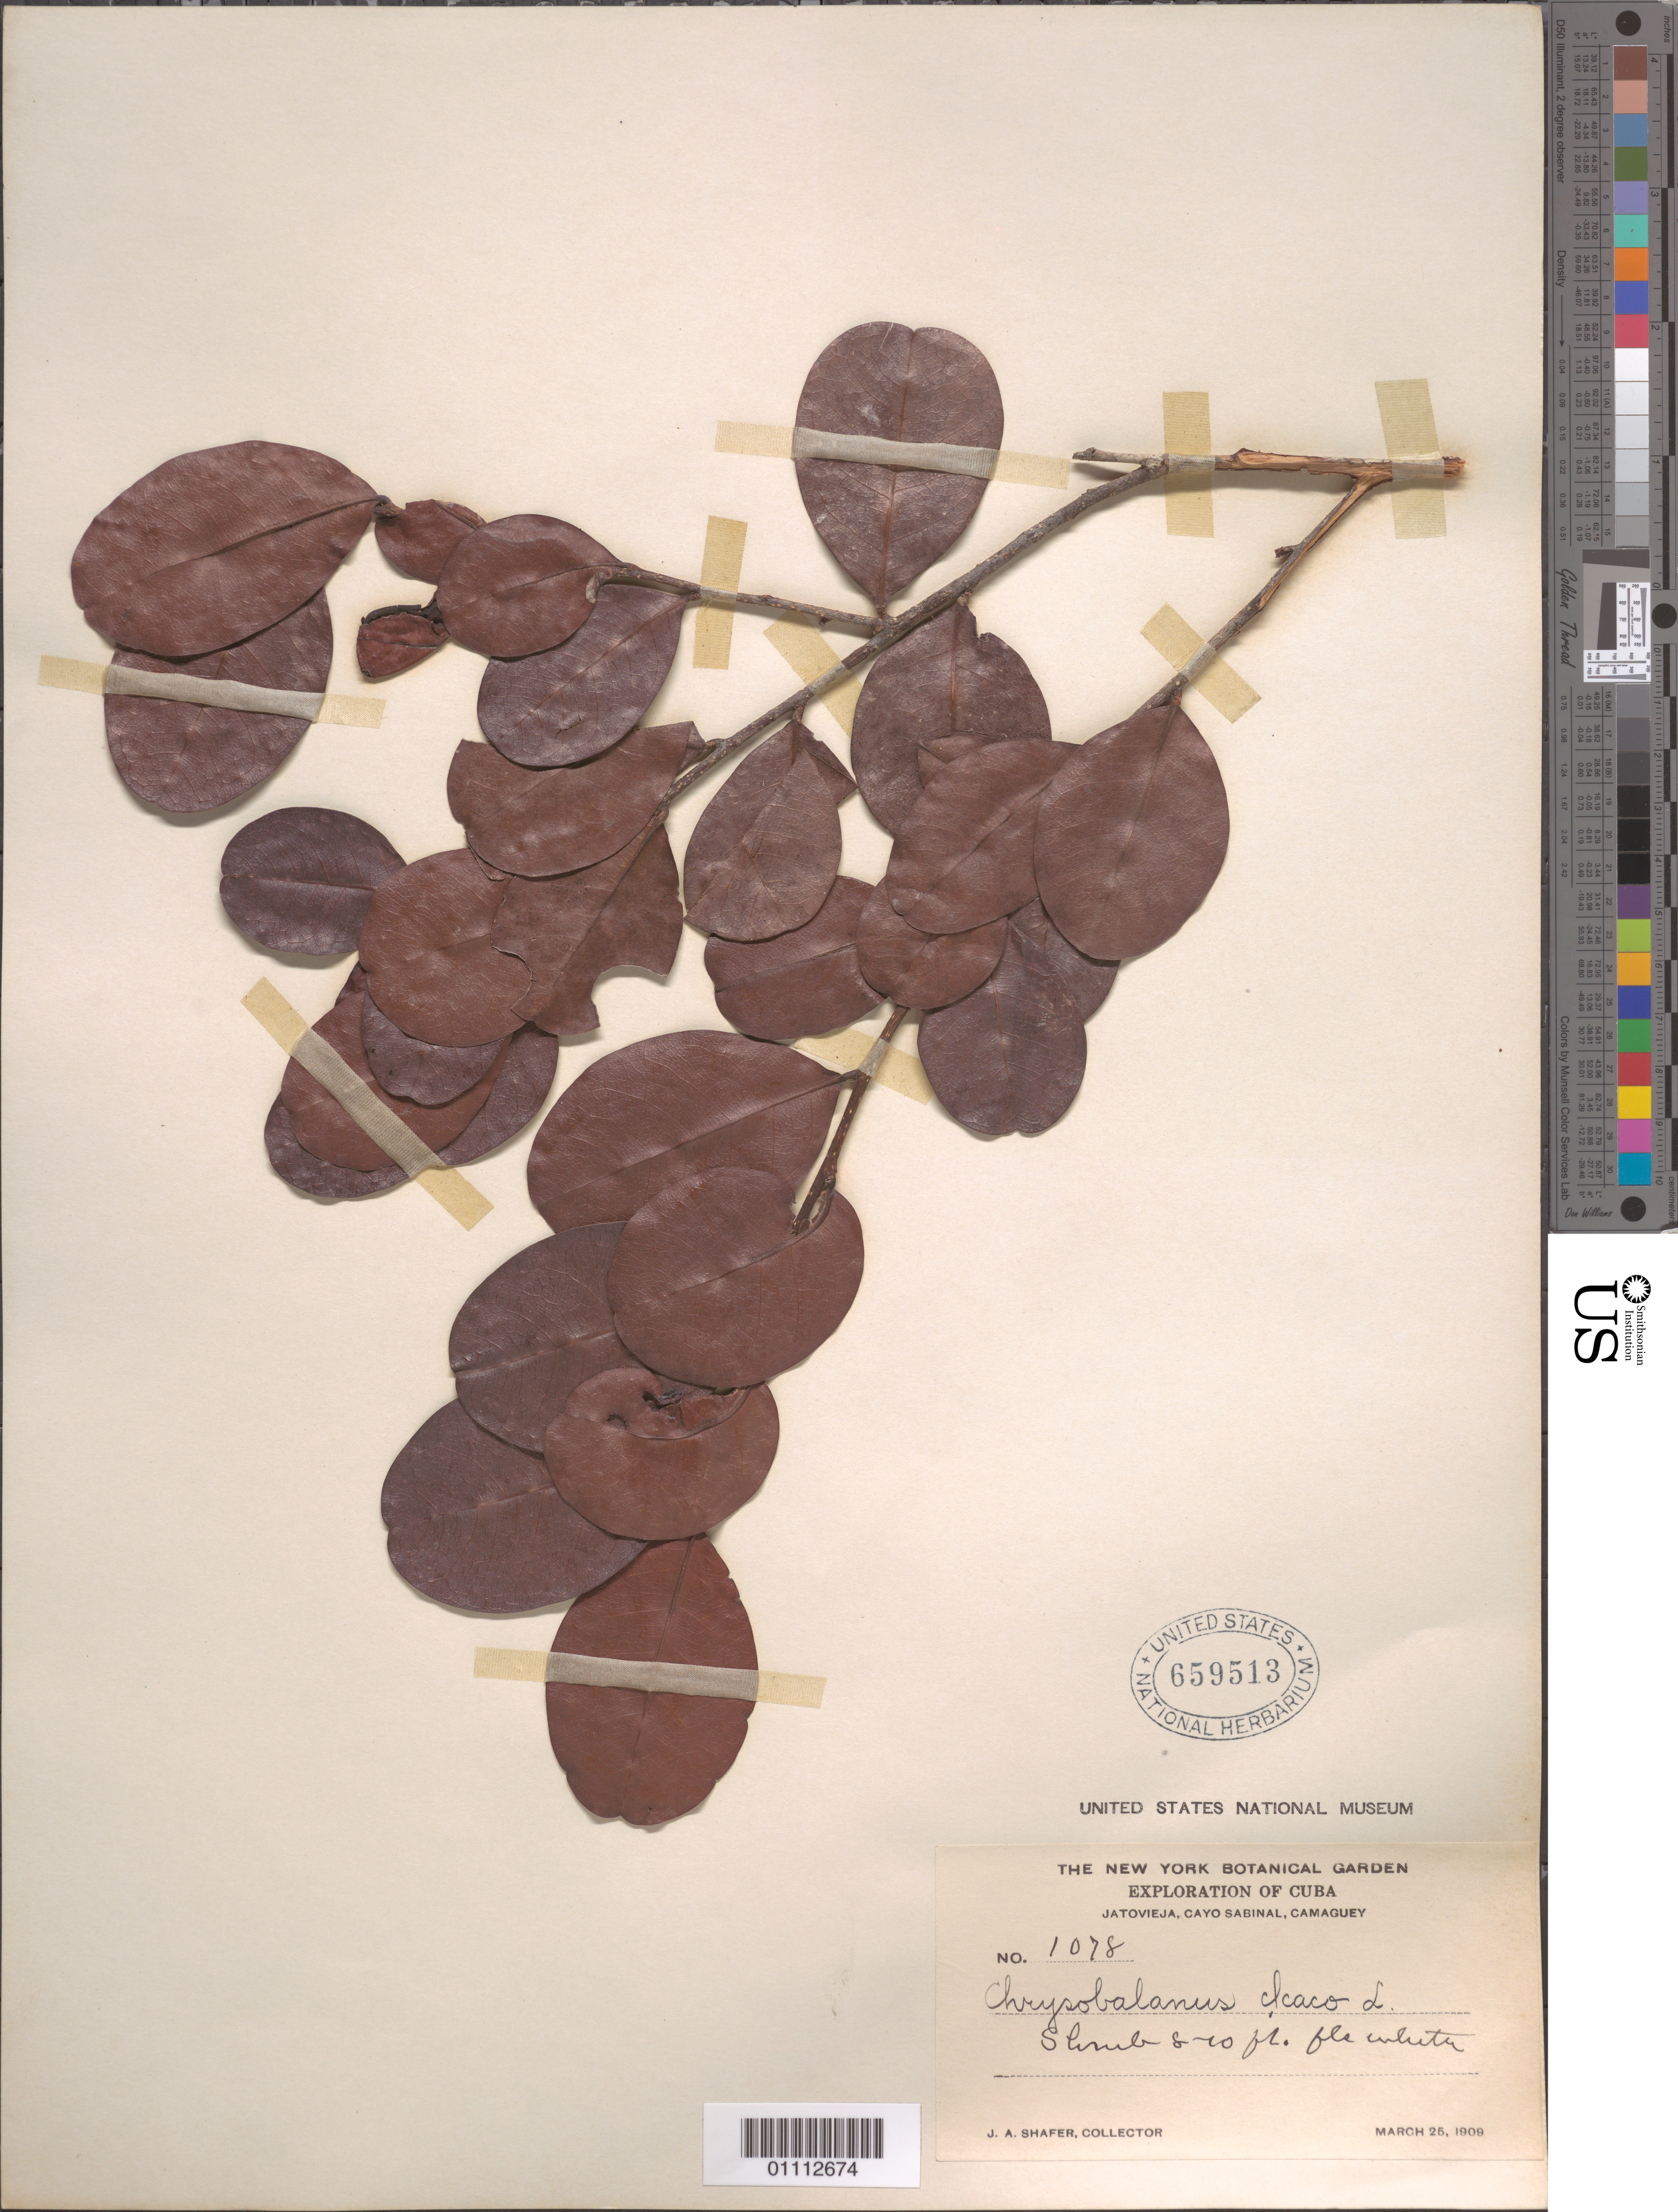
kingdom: Plantae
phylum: Tracheophyta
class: Magnoliopsida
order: Malpighiales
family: Chrysobalanaceae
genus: Chrysobalanus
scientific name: Chrysobalanus icaco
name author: L.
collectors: J. A. Shafer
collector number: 1078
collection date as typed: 25 Mar 1909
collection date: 1909-03-25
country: Cuba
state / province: Camagüey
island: Cuba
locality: Jatovieja, Cayo Sabinal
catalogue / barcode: US 659513